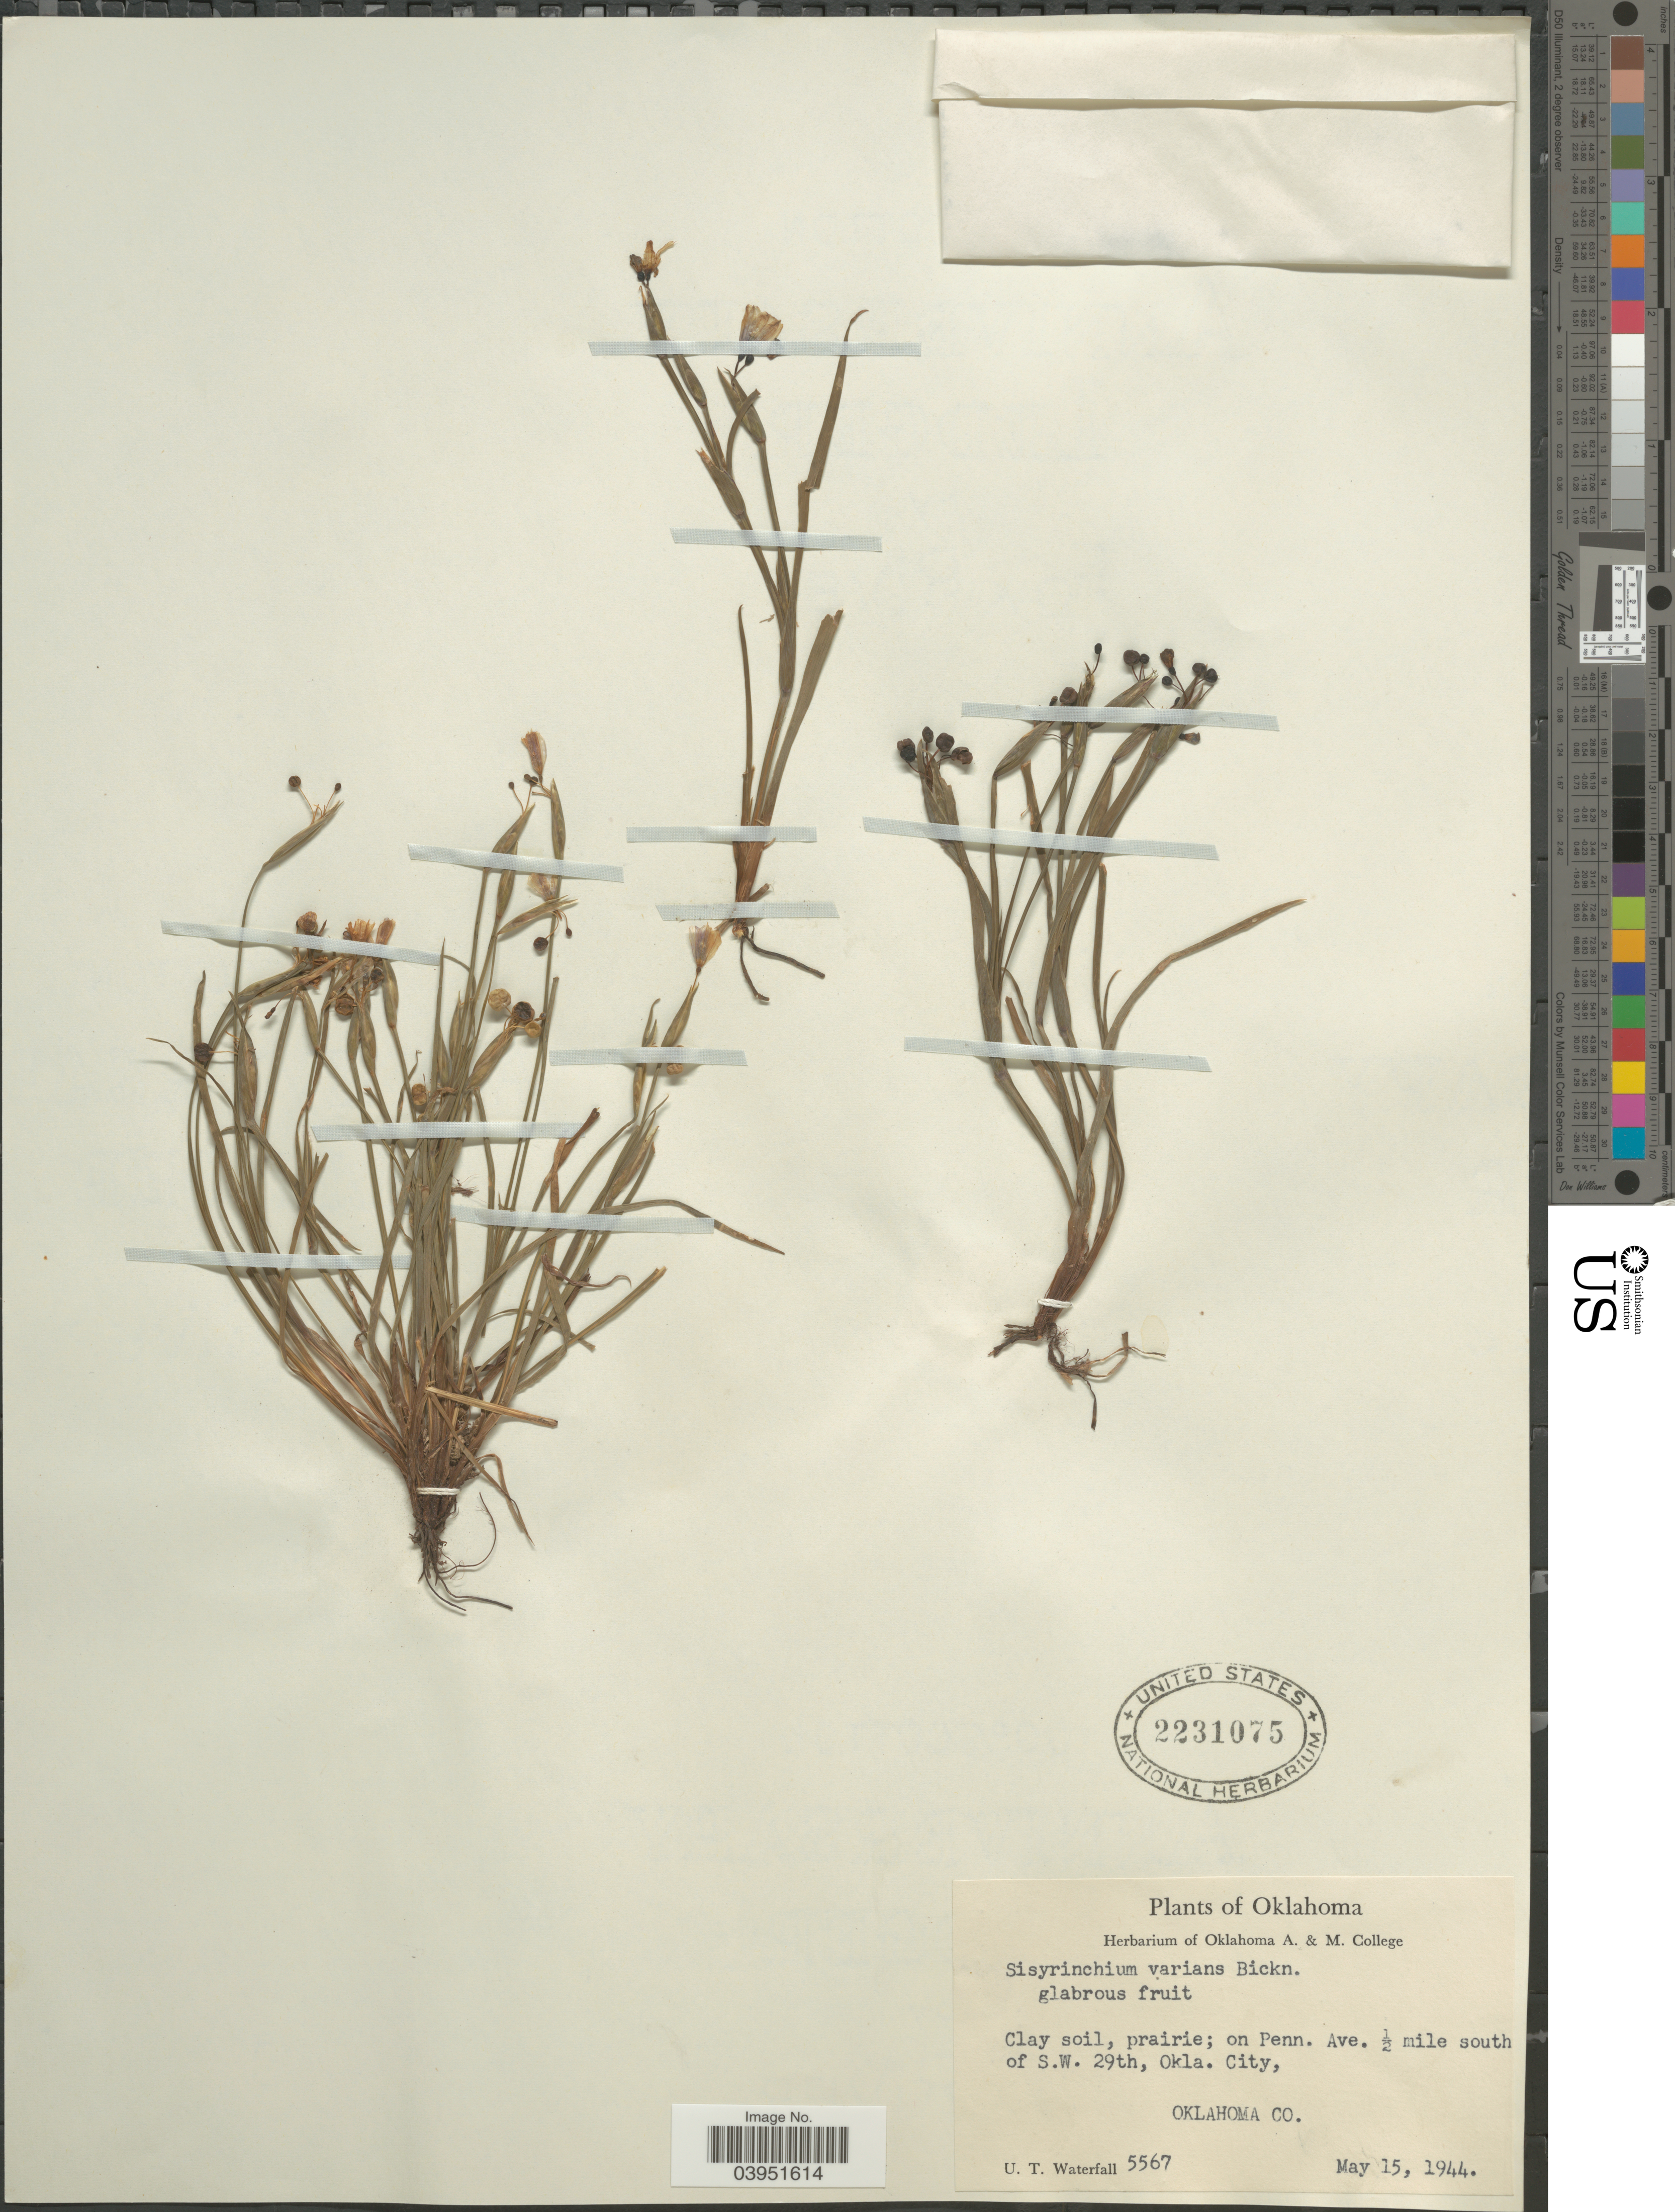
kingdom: Plantae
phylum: Tracheophyta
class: Liliopsida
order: Asparagales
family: Iridaceae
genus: Sisyrinchium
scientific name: Sisyrinchium varians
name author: E.P. Bicknell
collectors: U. T. Waterfall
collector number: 5567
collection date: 1944-05-15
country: United States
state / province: Oklahoma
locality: On Penn. Ave. ½ mile south of S.W. 29th, Okla. City, Oklahoma Co.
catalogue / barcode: US 2231075